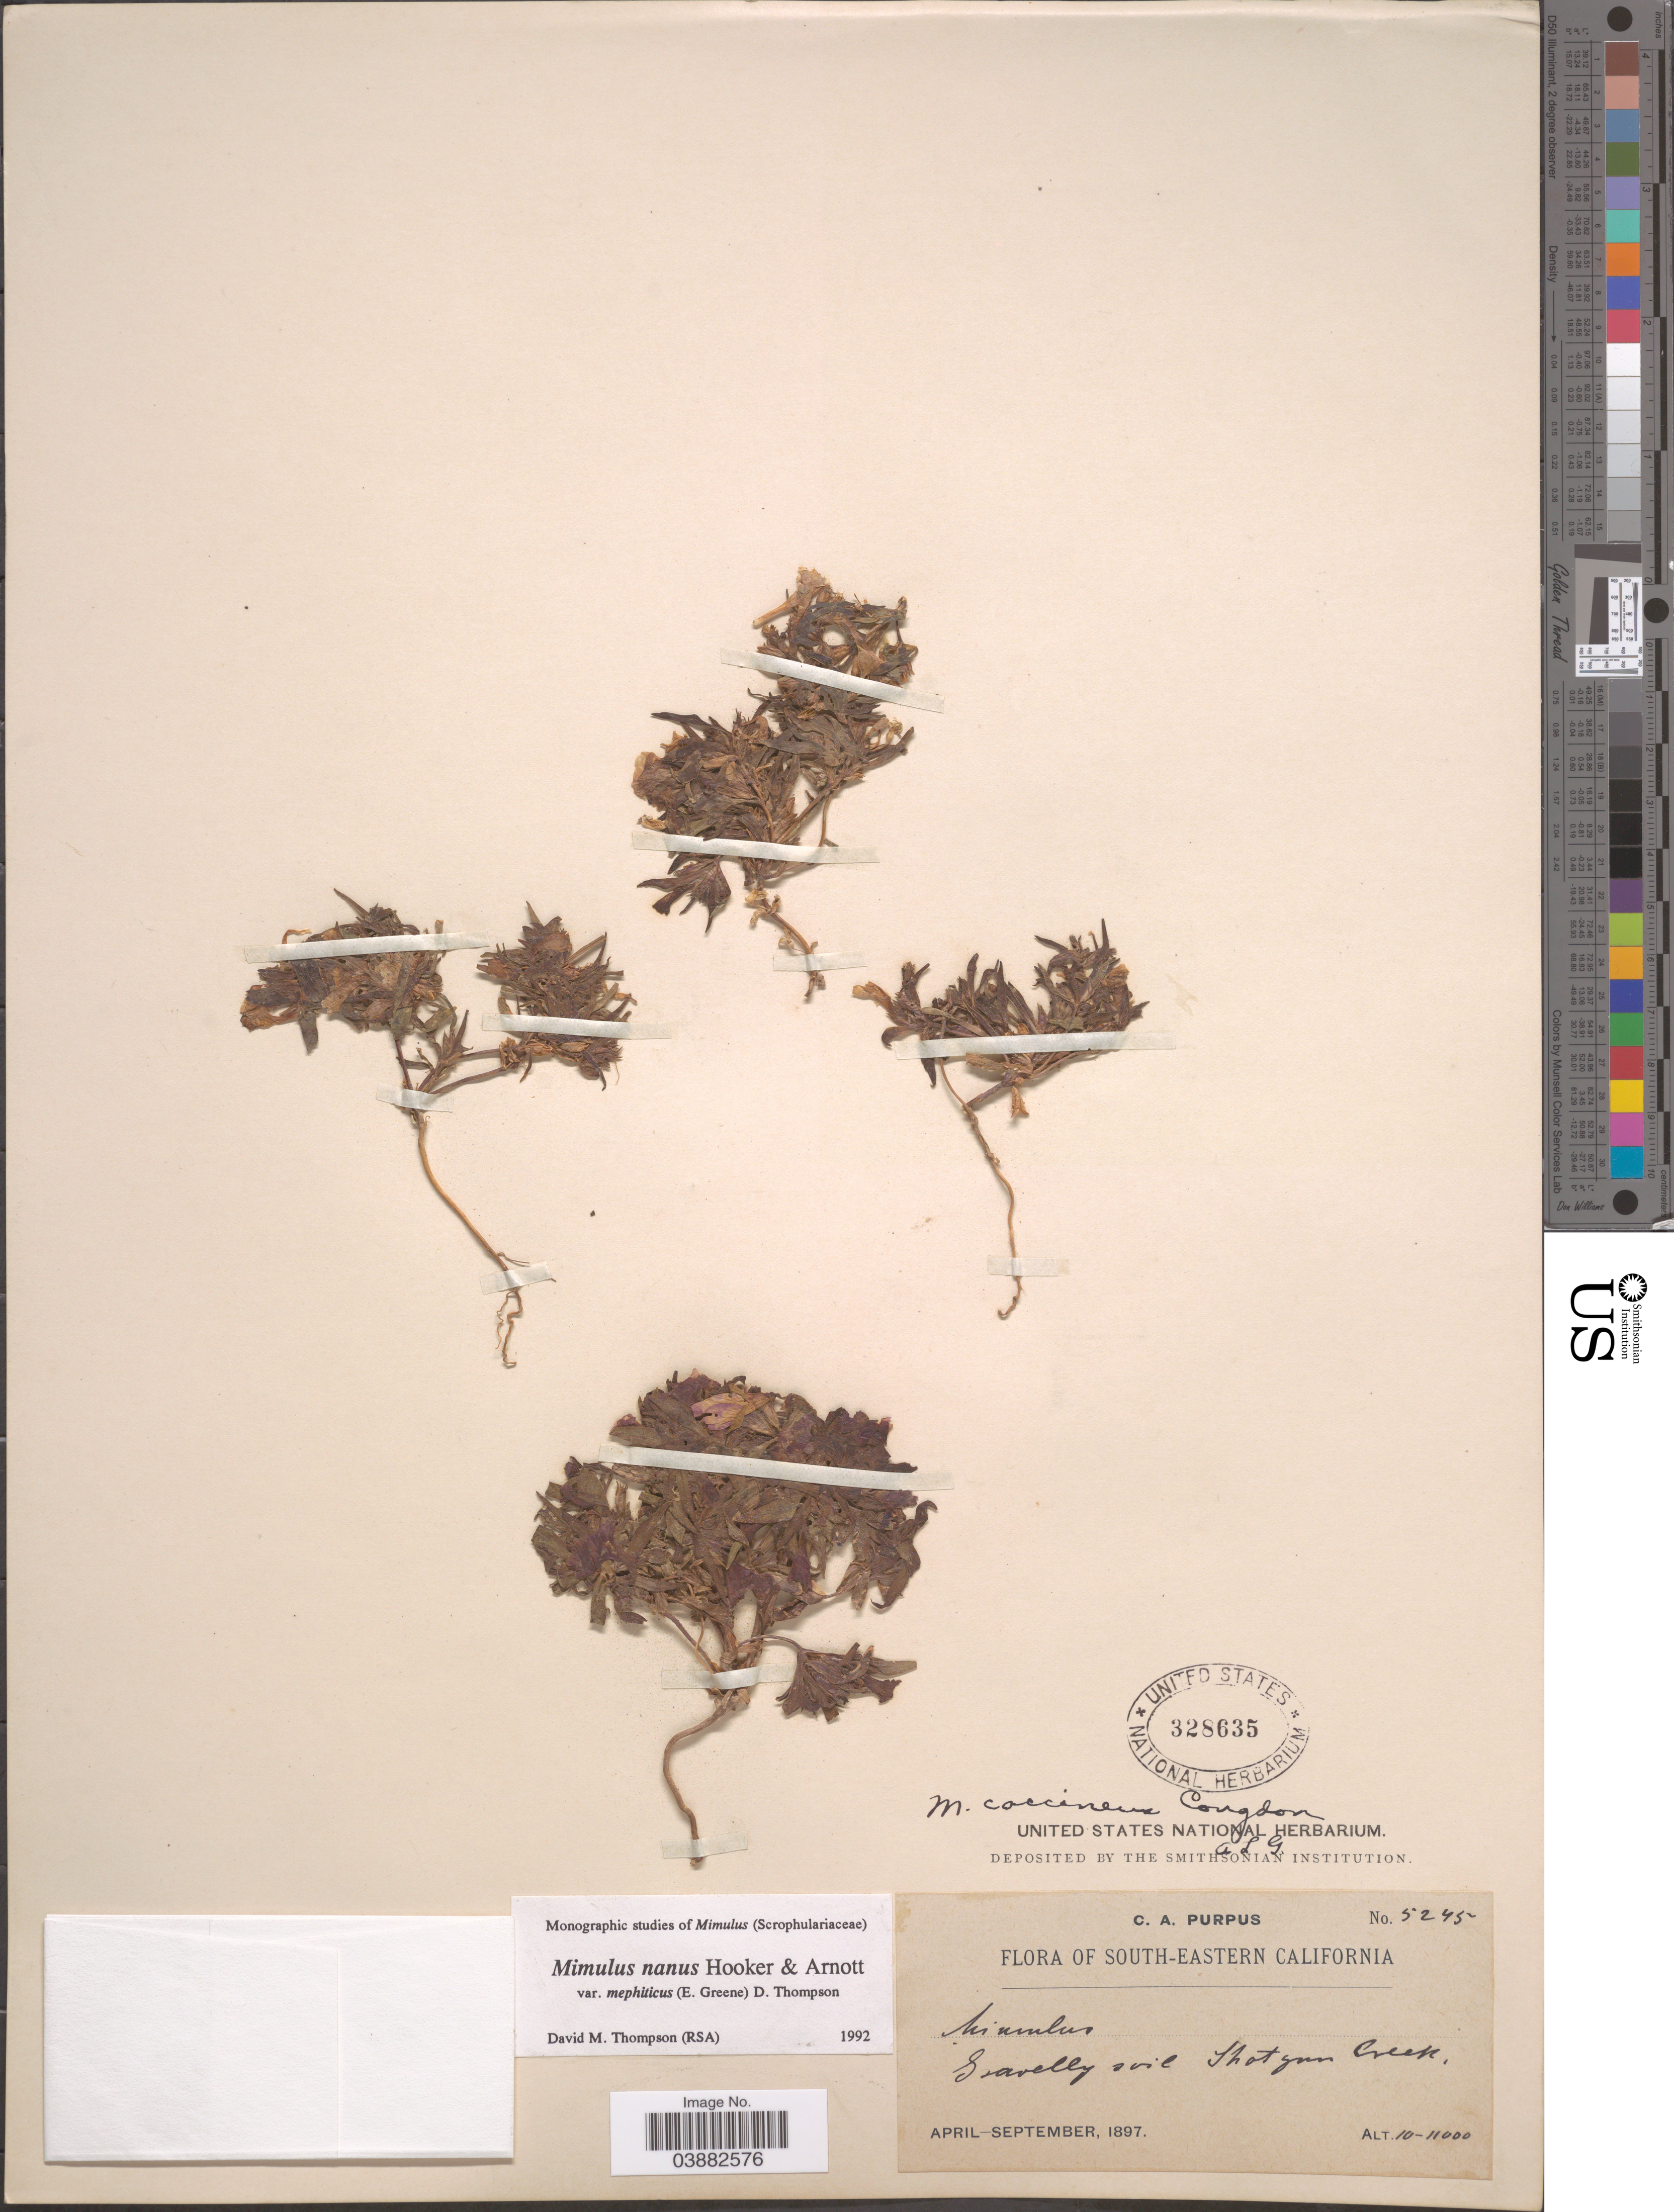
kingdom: Plantae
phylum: Tracheophyta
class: Magnoliopsida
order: Lamiales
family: Phrymaceae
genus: Mimulus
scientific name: Mimulus nanus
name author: Hook. & Arn.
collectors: C. A. Purpus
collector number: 5245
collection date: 1897-04/1897-09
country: United States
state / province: California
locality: South-eastern California. Shotgun Creek.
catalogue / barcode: US 328635